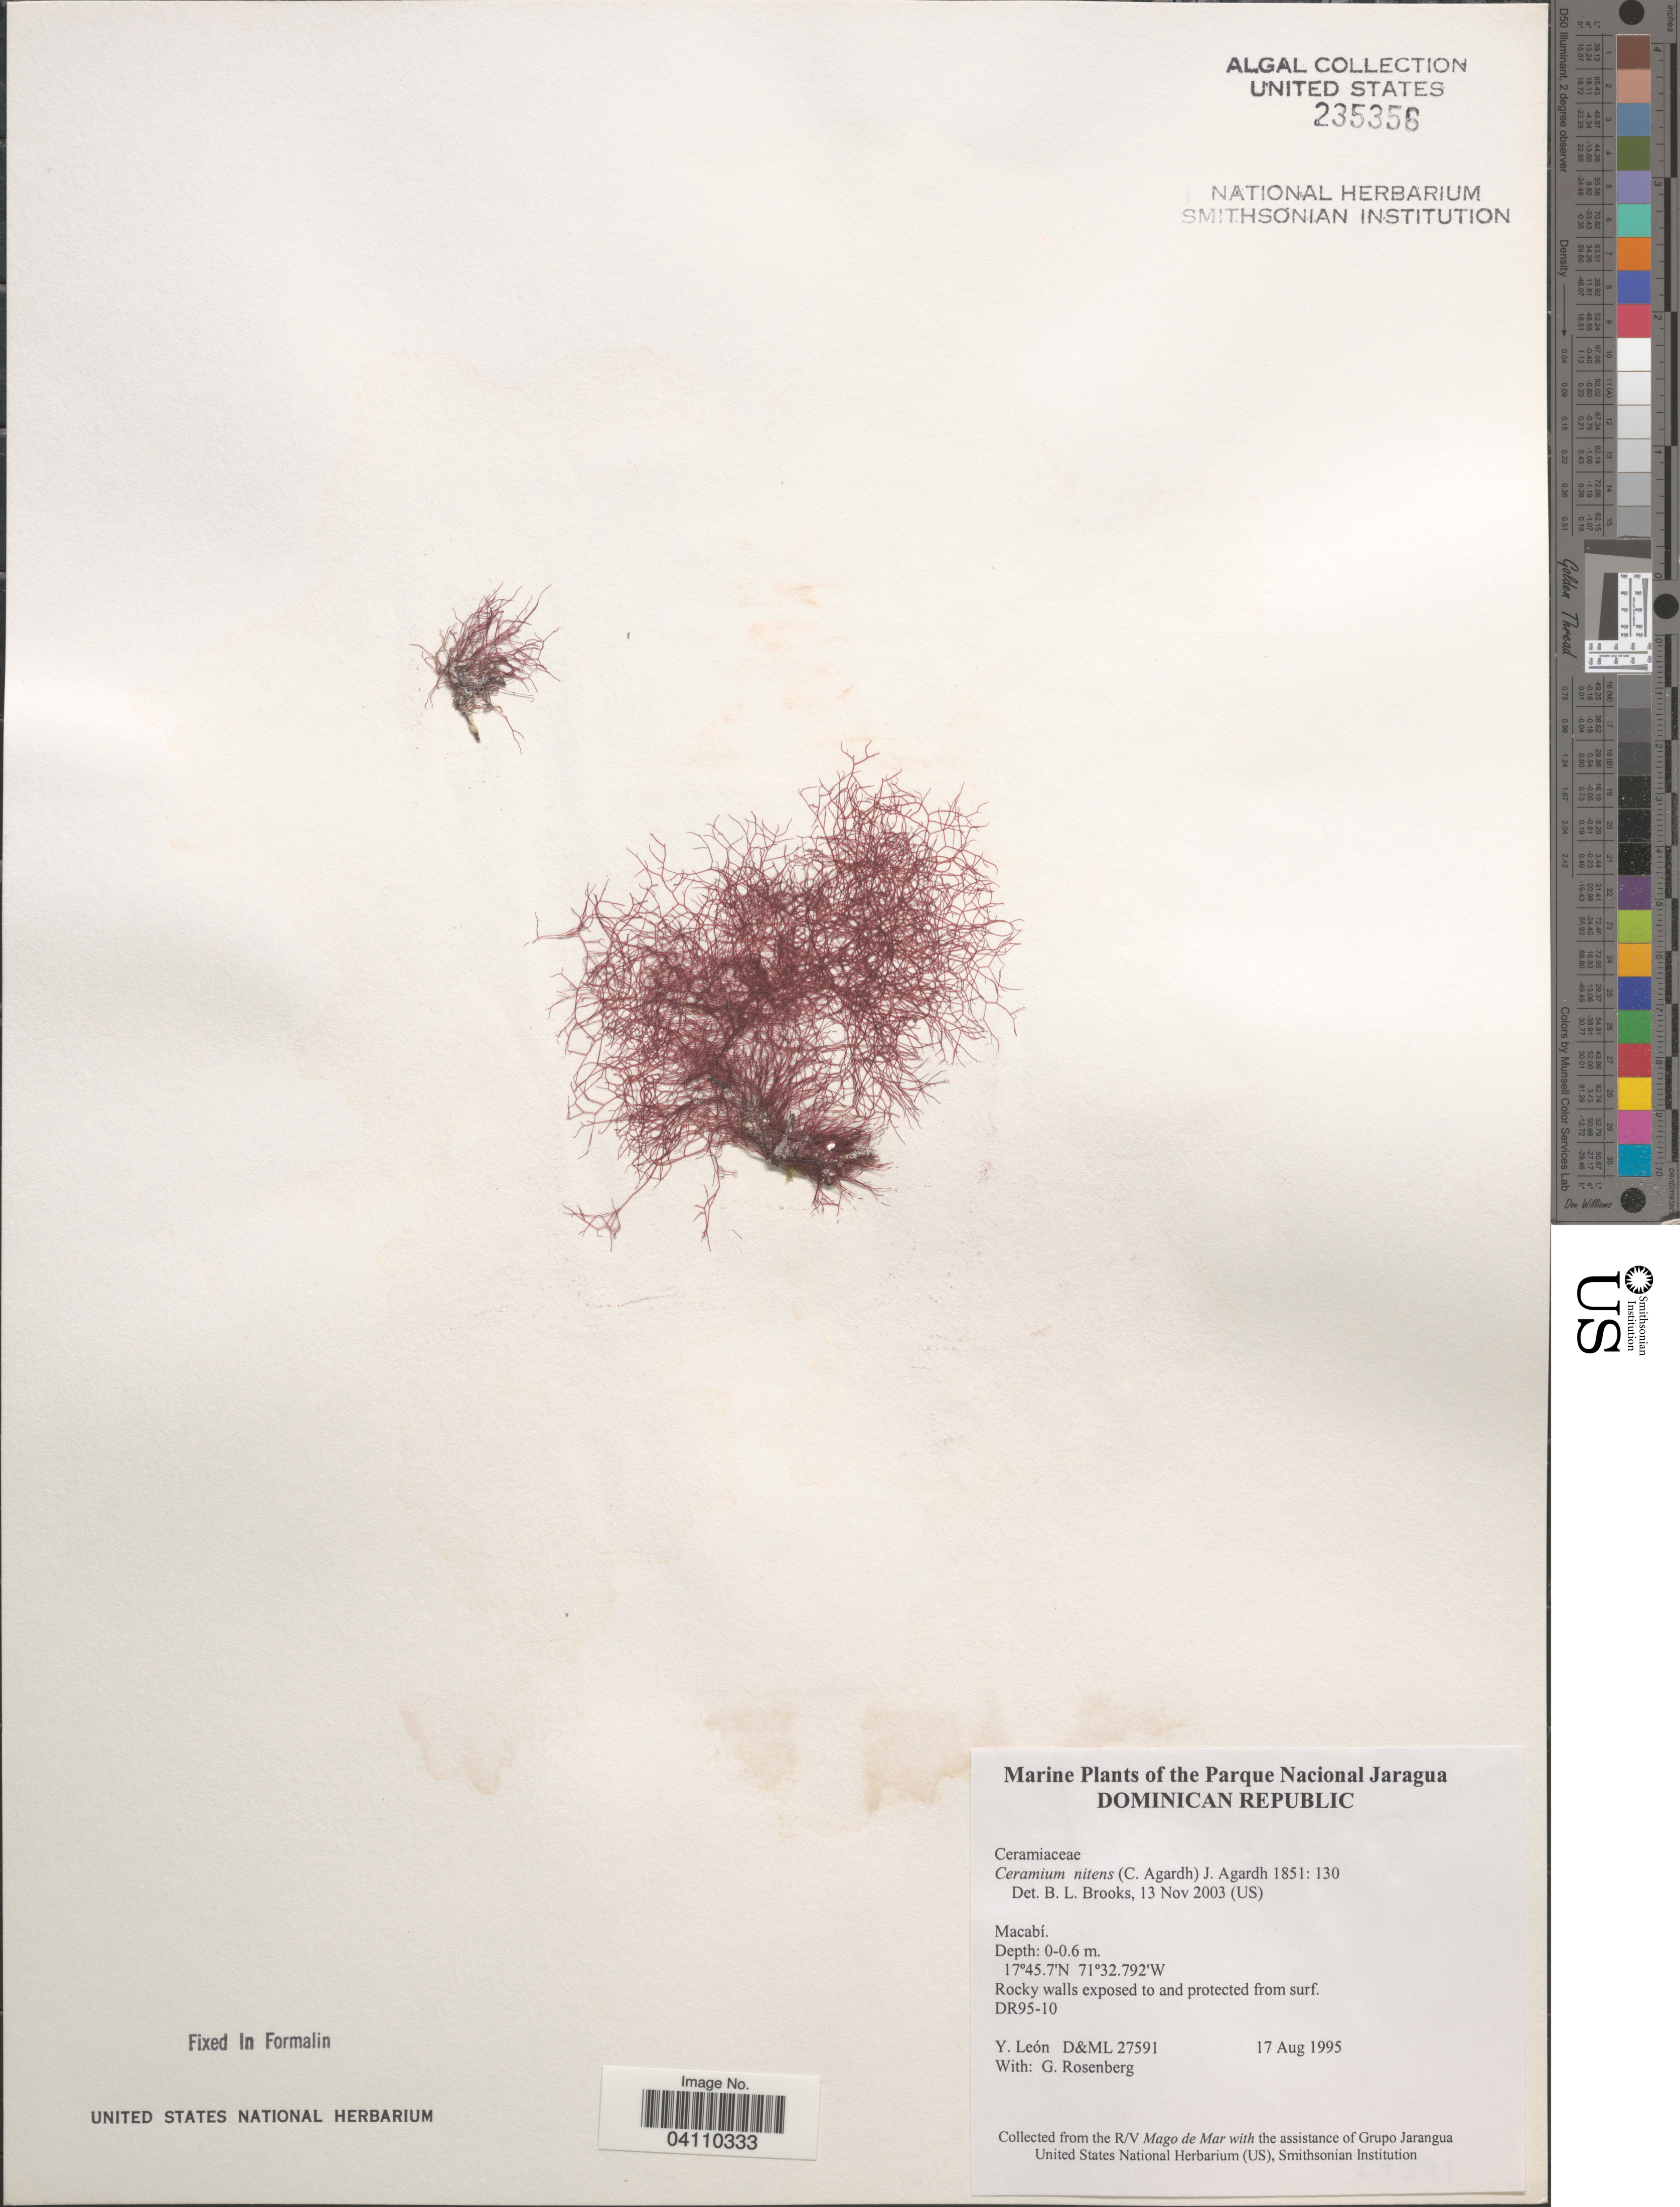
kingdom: Plantae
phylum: Rhodophyta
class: Florideophyceae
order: Ceramiales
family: Ceramiaceae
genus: Ceramium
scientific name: Ceramium nitens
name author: (C. Agardh) J. Agardh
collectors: Y. León & G. Rosenberg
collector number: D&ML27591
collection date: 1995-08-17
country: Dominican Republic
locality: The Parque Nacional Jaragua. Macabí.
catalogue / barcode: US 235356